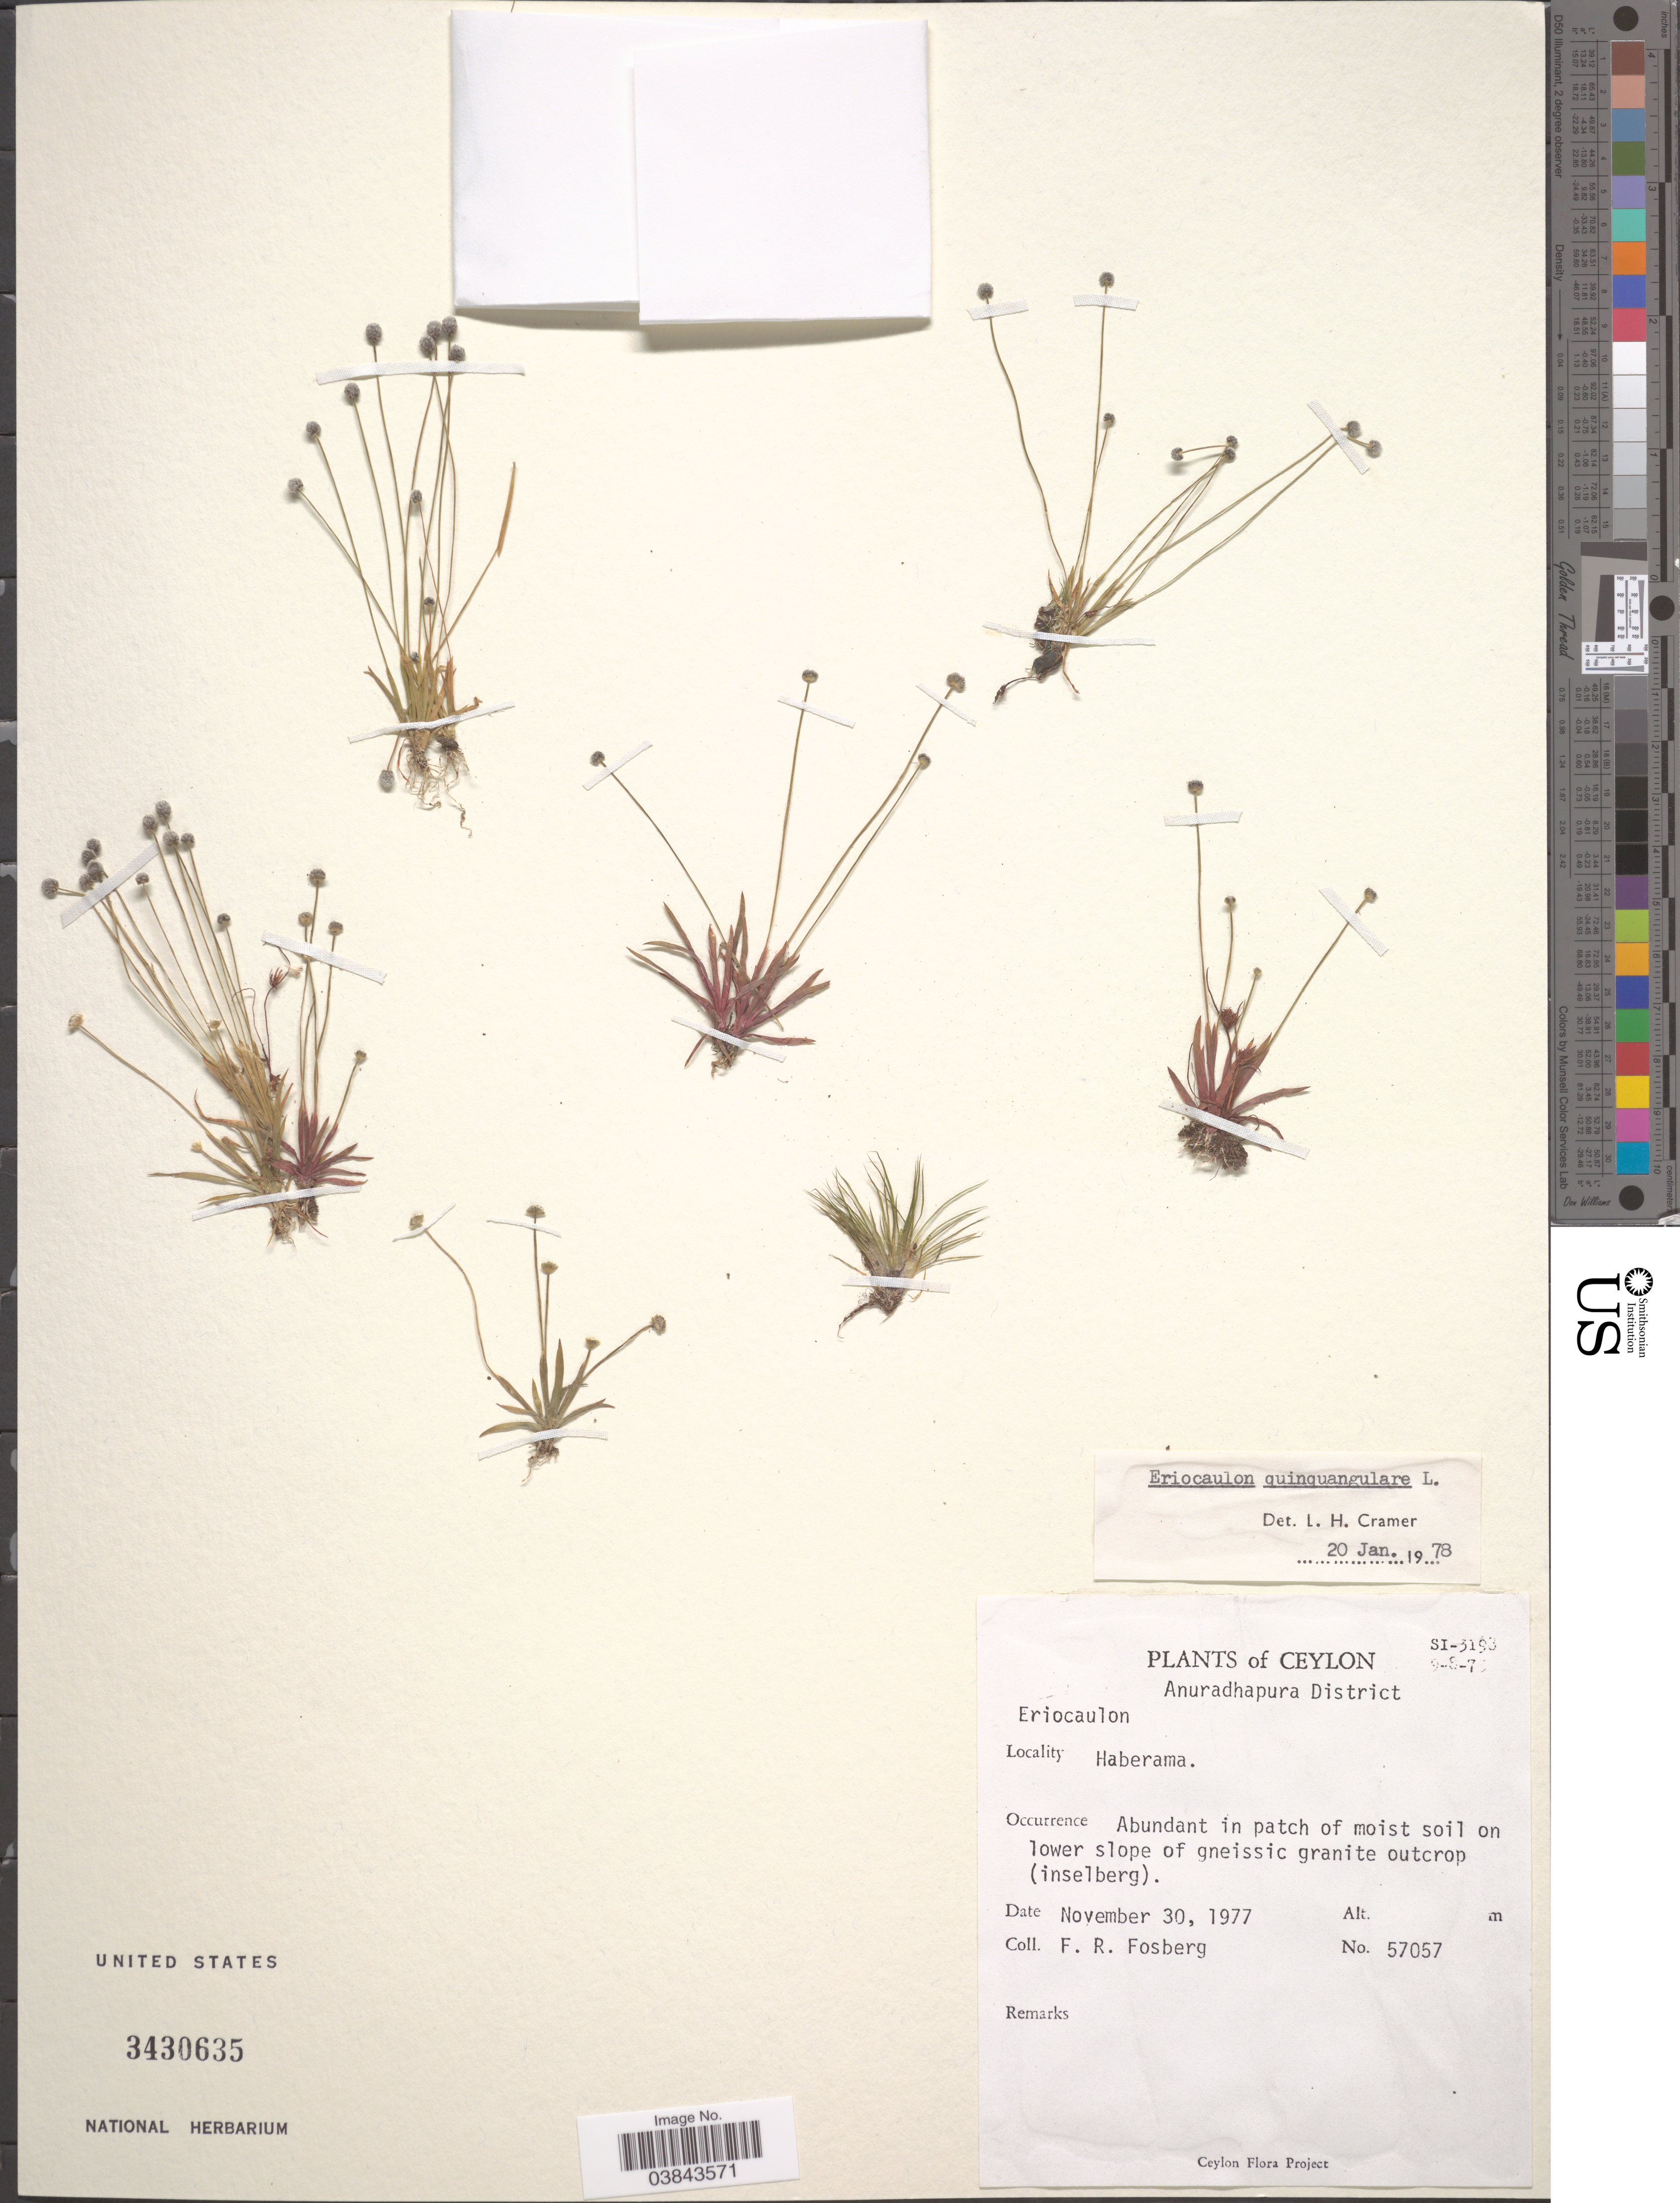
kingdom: Plantae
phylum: Tracheophyta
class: Liliopsida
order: Poales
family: Eriocaulaceae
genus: Eriocaulon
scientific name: Eriocaulon quinquangulare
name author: L.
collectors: F. R. Fosberg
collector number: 57057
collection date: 1977-11-30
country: Sri Lanka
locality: Ceylon. Anuradhapura District. Haberama.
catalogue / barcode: US 3430635